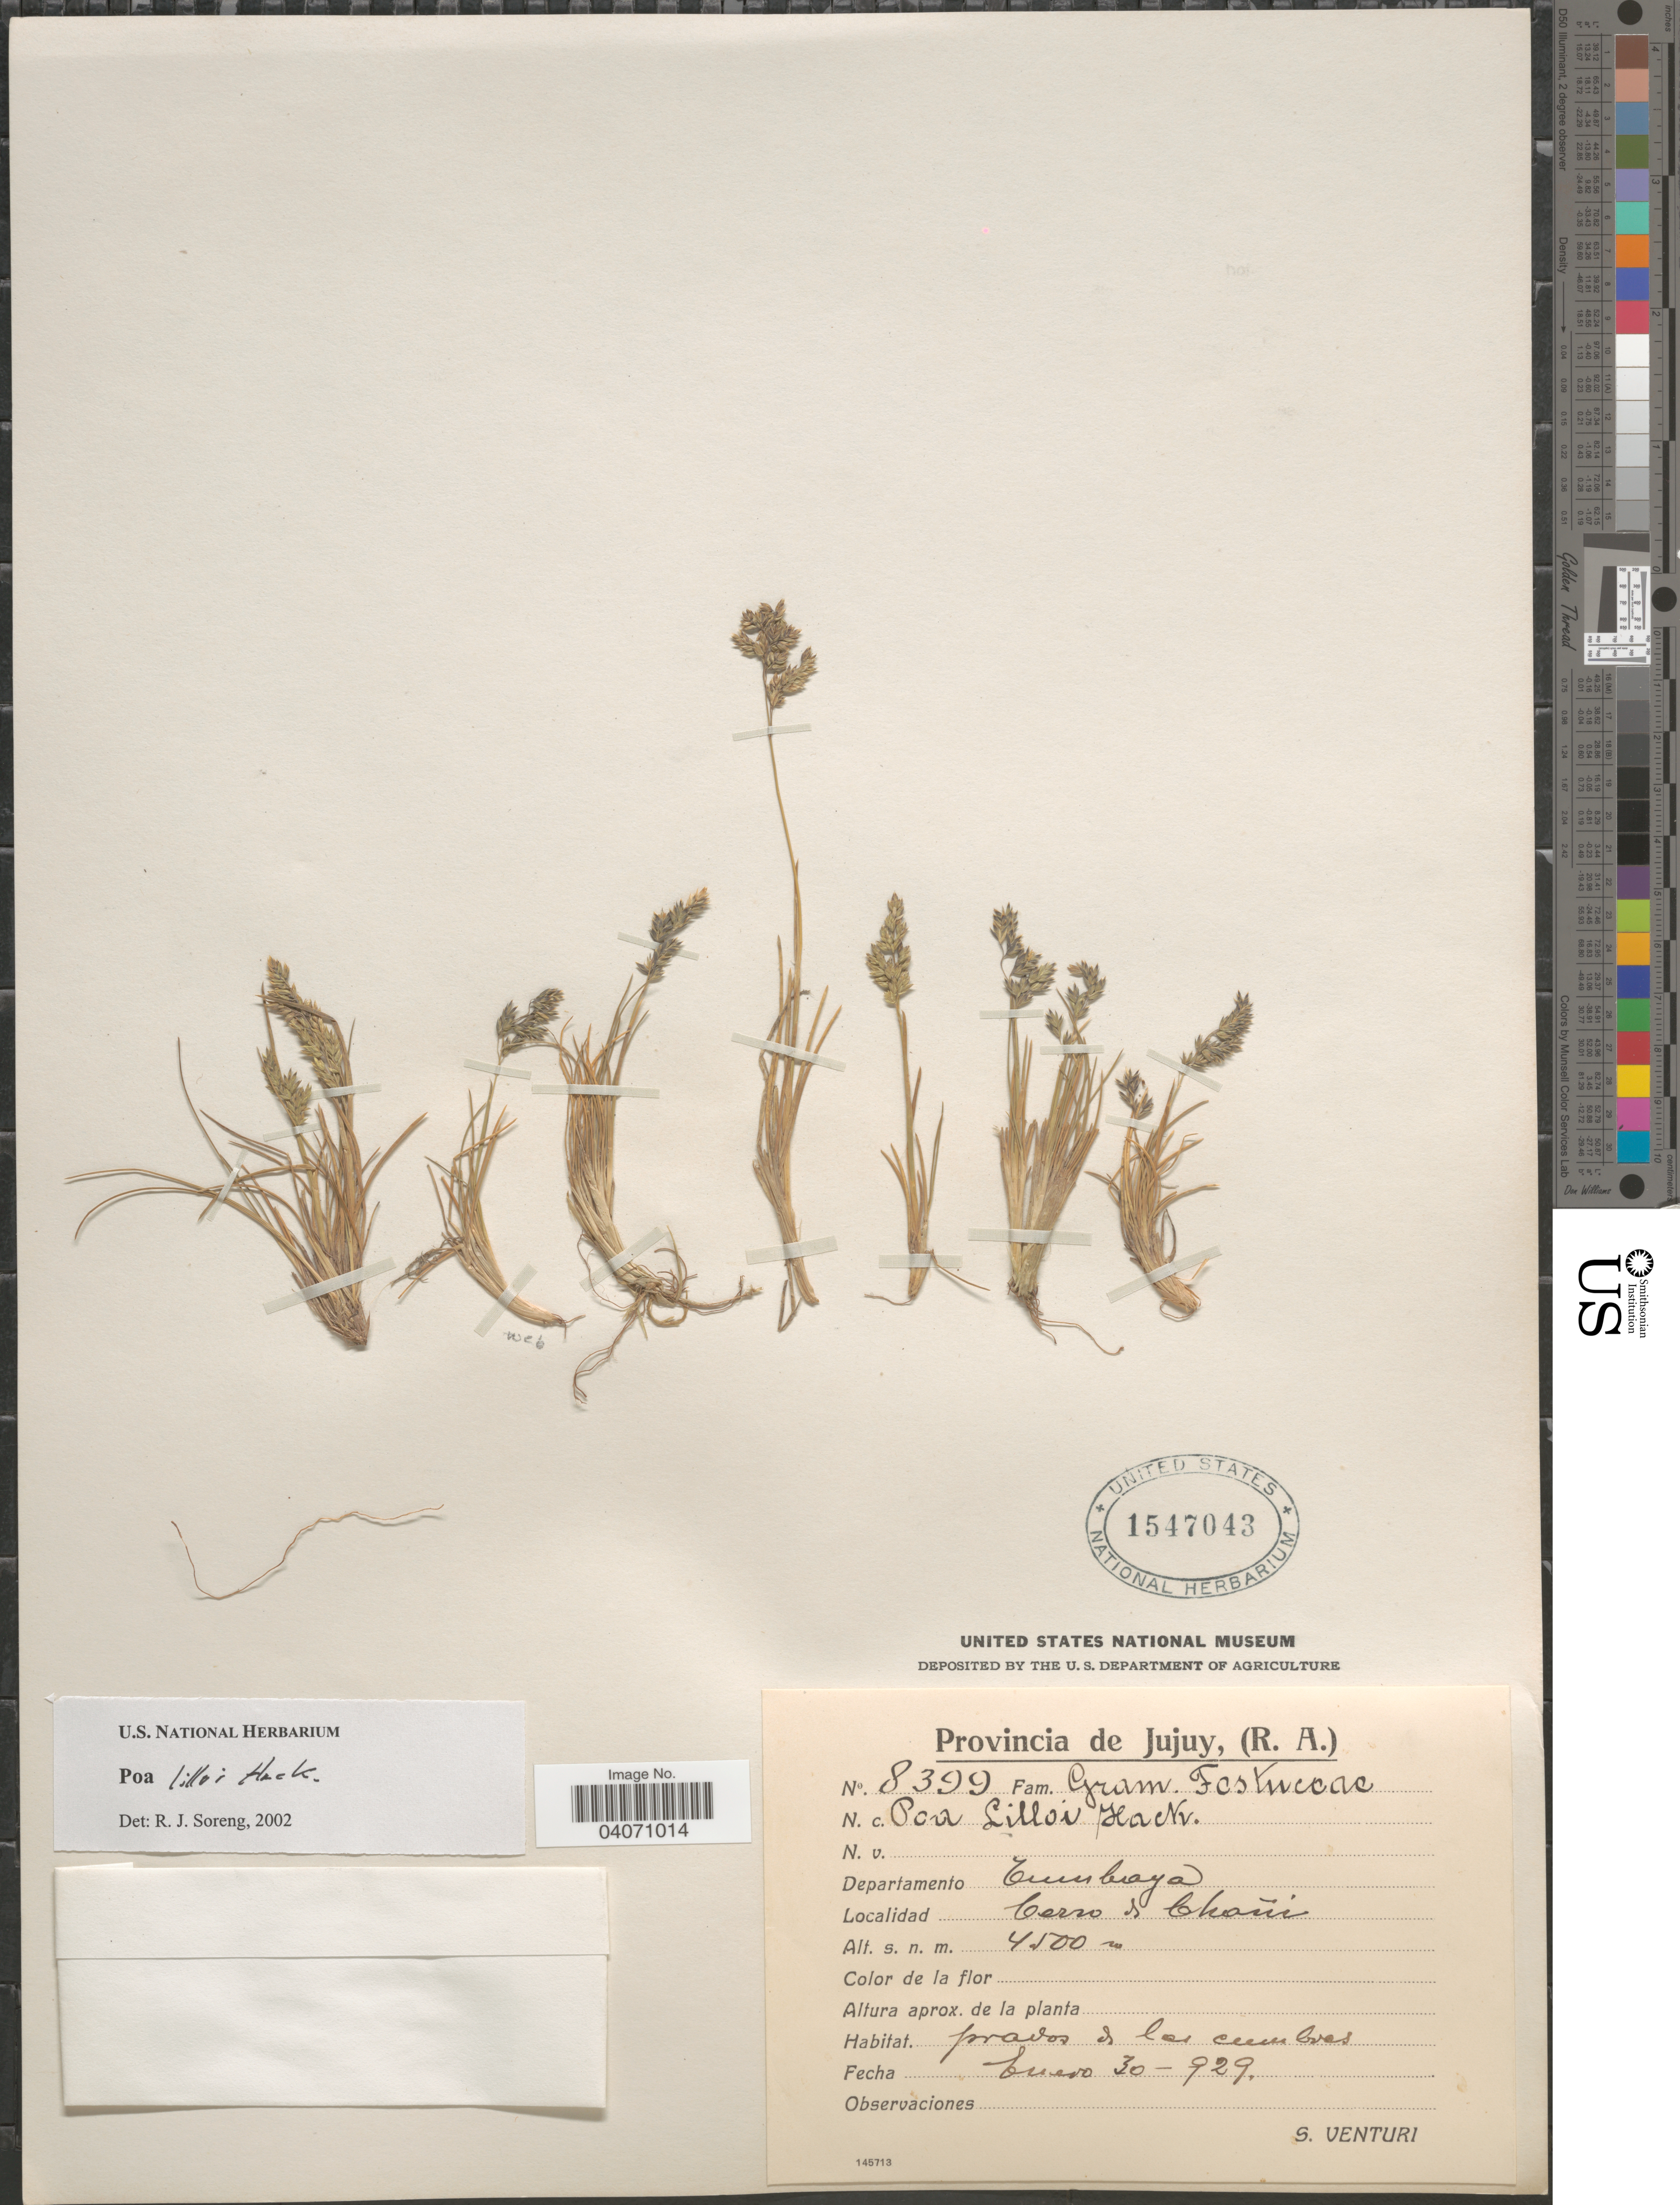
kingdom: Plantae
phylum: Tracheophyta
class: Liliopsida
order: Poales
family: Poaceae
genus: Poa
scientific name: Poa lilloi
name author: Hack.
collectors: S. Venturi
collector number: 8399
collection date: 1929-01-30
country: Argentina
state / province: Jujuy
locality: Departamento Cumbaya. Cerro de Chañi.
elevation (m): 4500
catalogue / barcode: US 1547043